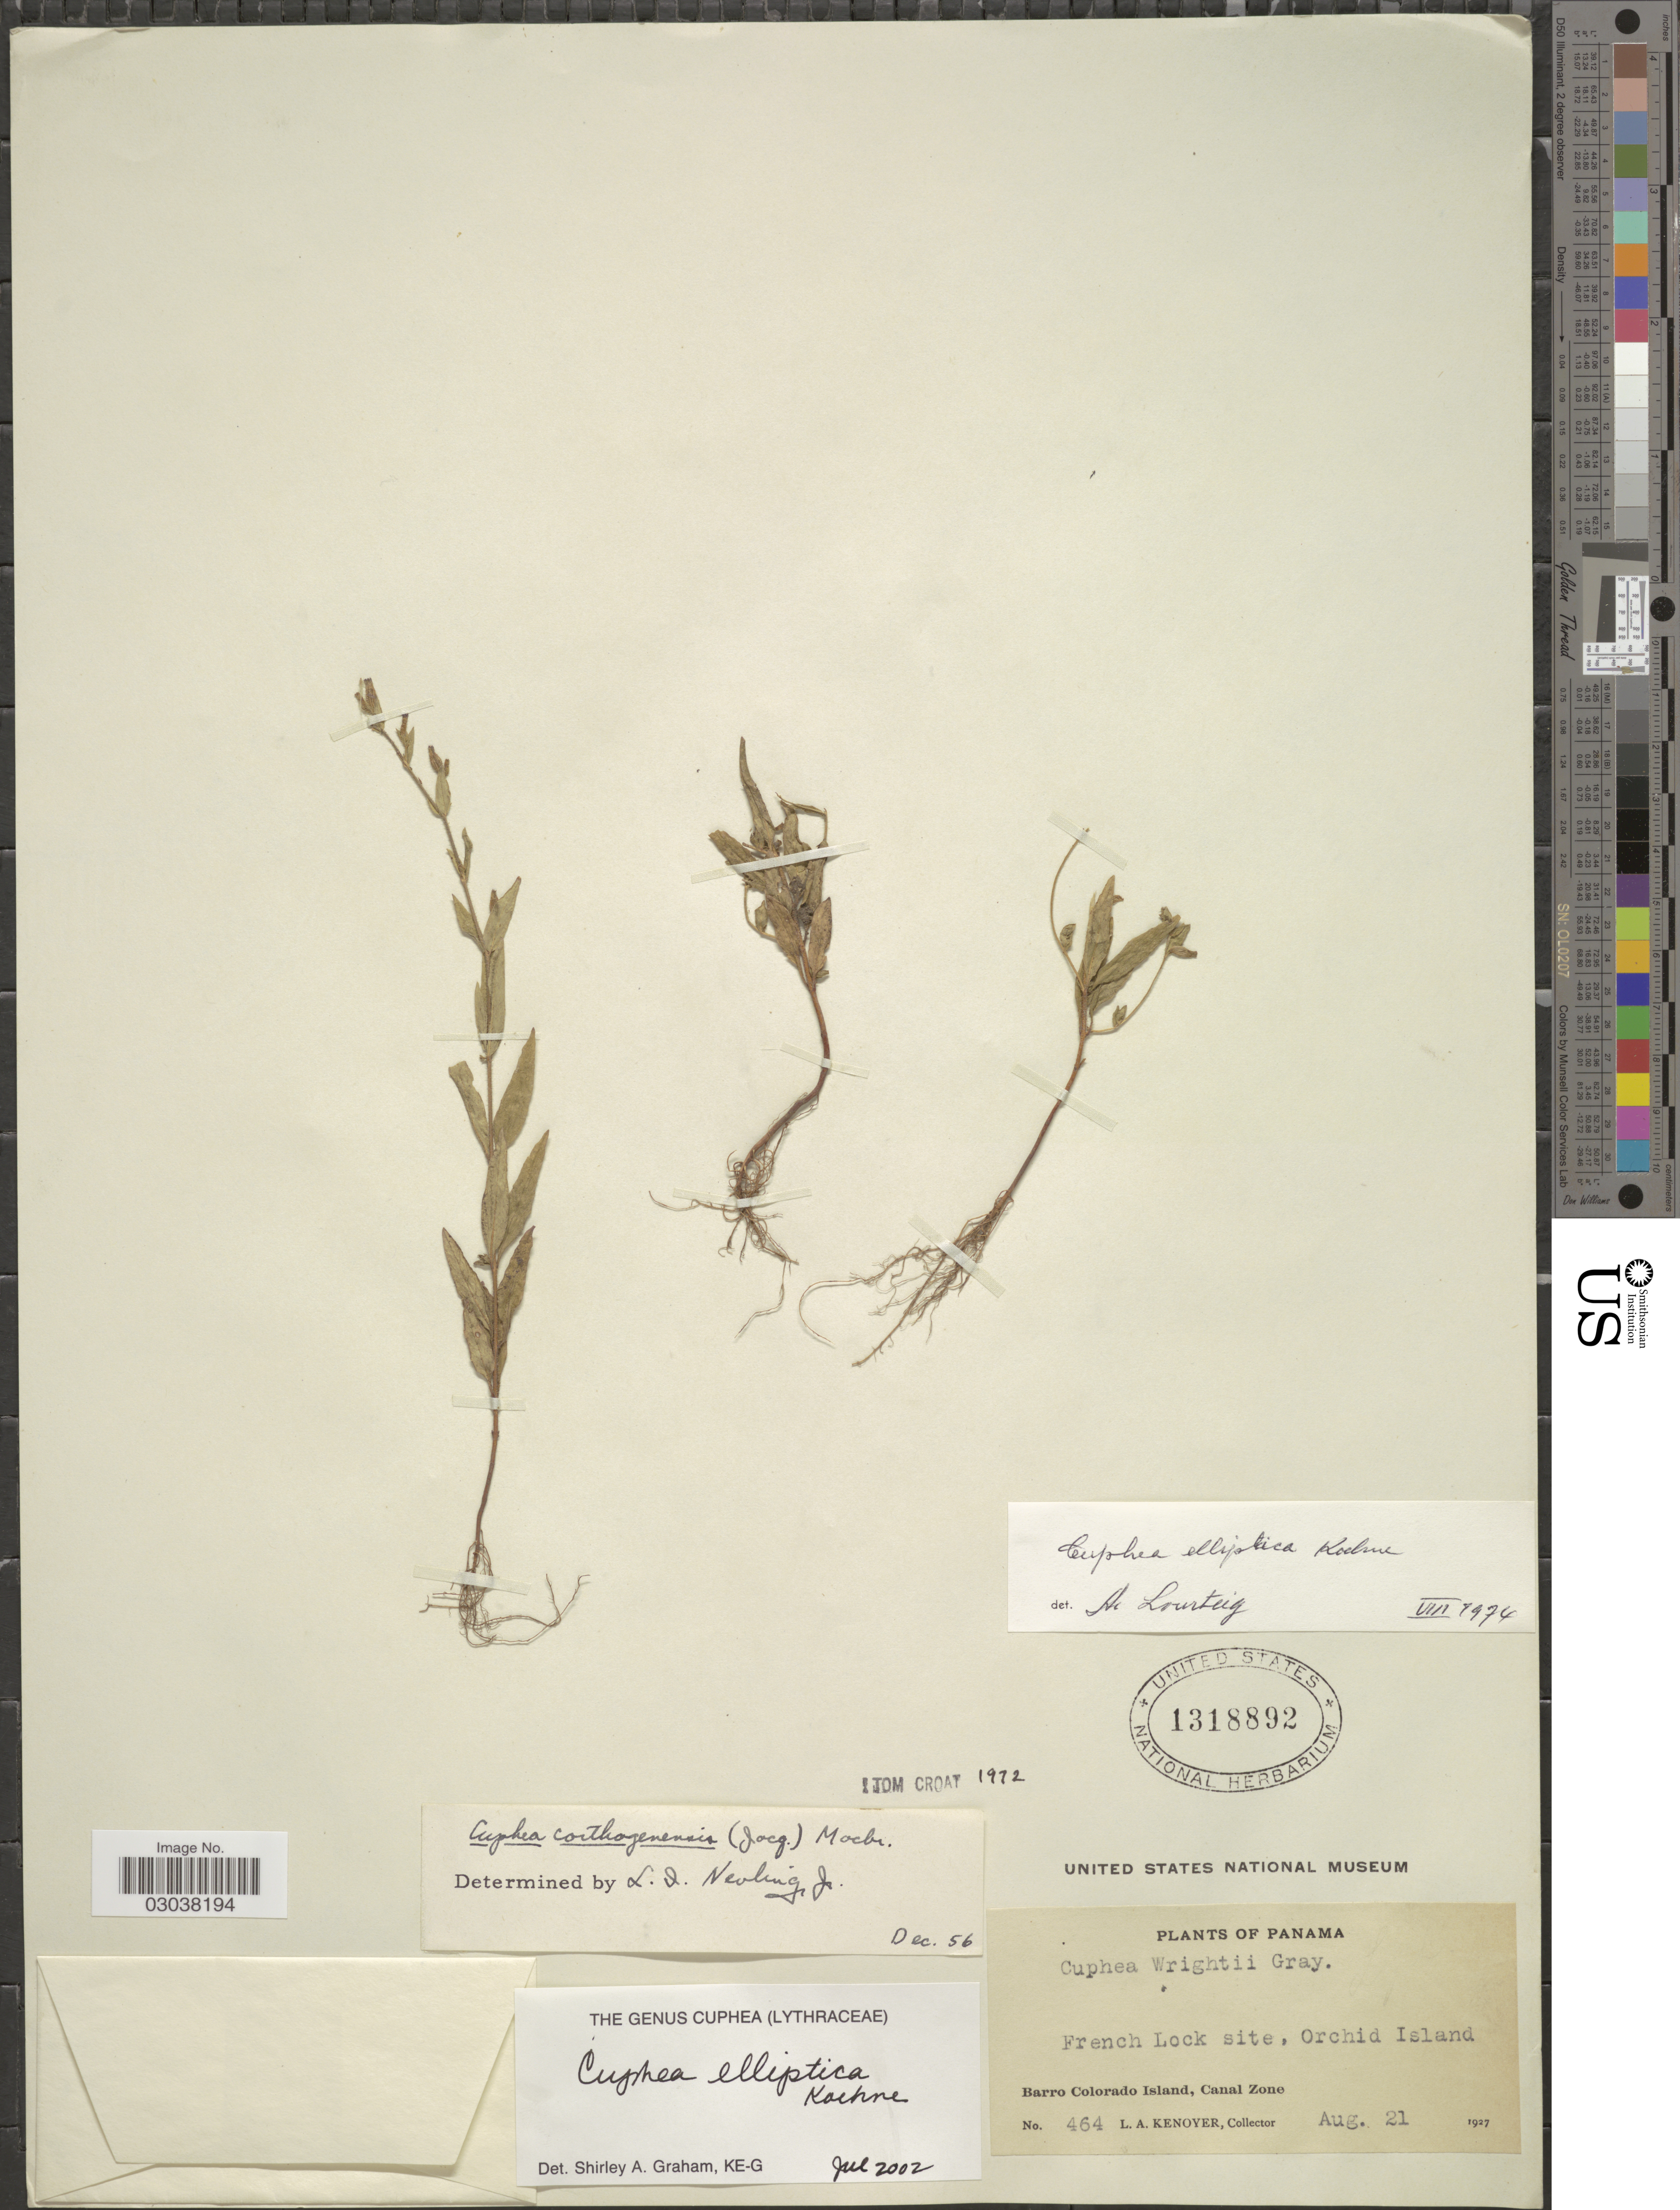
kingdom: Plantae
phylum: Tracheophyta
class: Magnoliopsida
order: Myrtales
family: Lythraceae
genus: Cuphea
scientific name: Cuphea elliptica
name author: Koehne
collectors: L. A. Kenoyer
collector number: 464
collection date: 1927-08-21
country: Panama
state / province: Panamá Oeste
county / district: Canal Zone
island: Orchid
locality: French Lock site, Orchid Island. Barro Colorado Island, Canal Zone.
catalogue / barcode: US 1318892